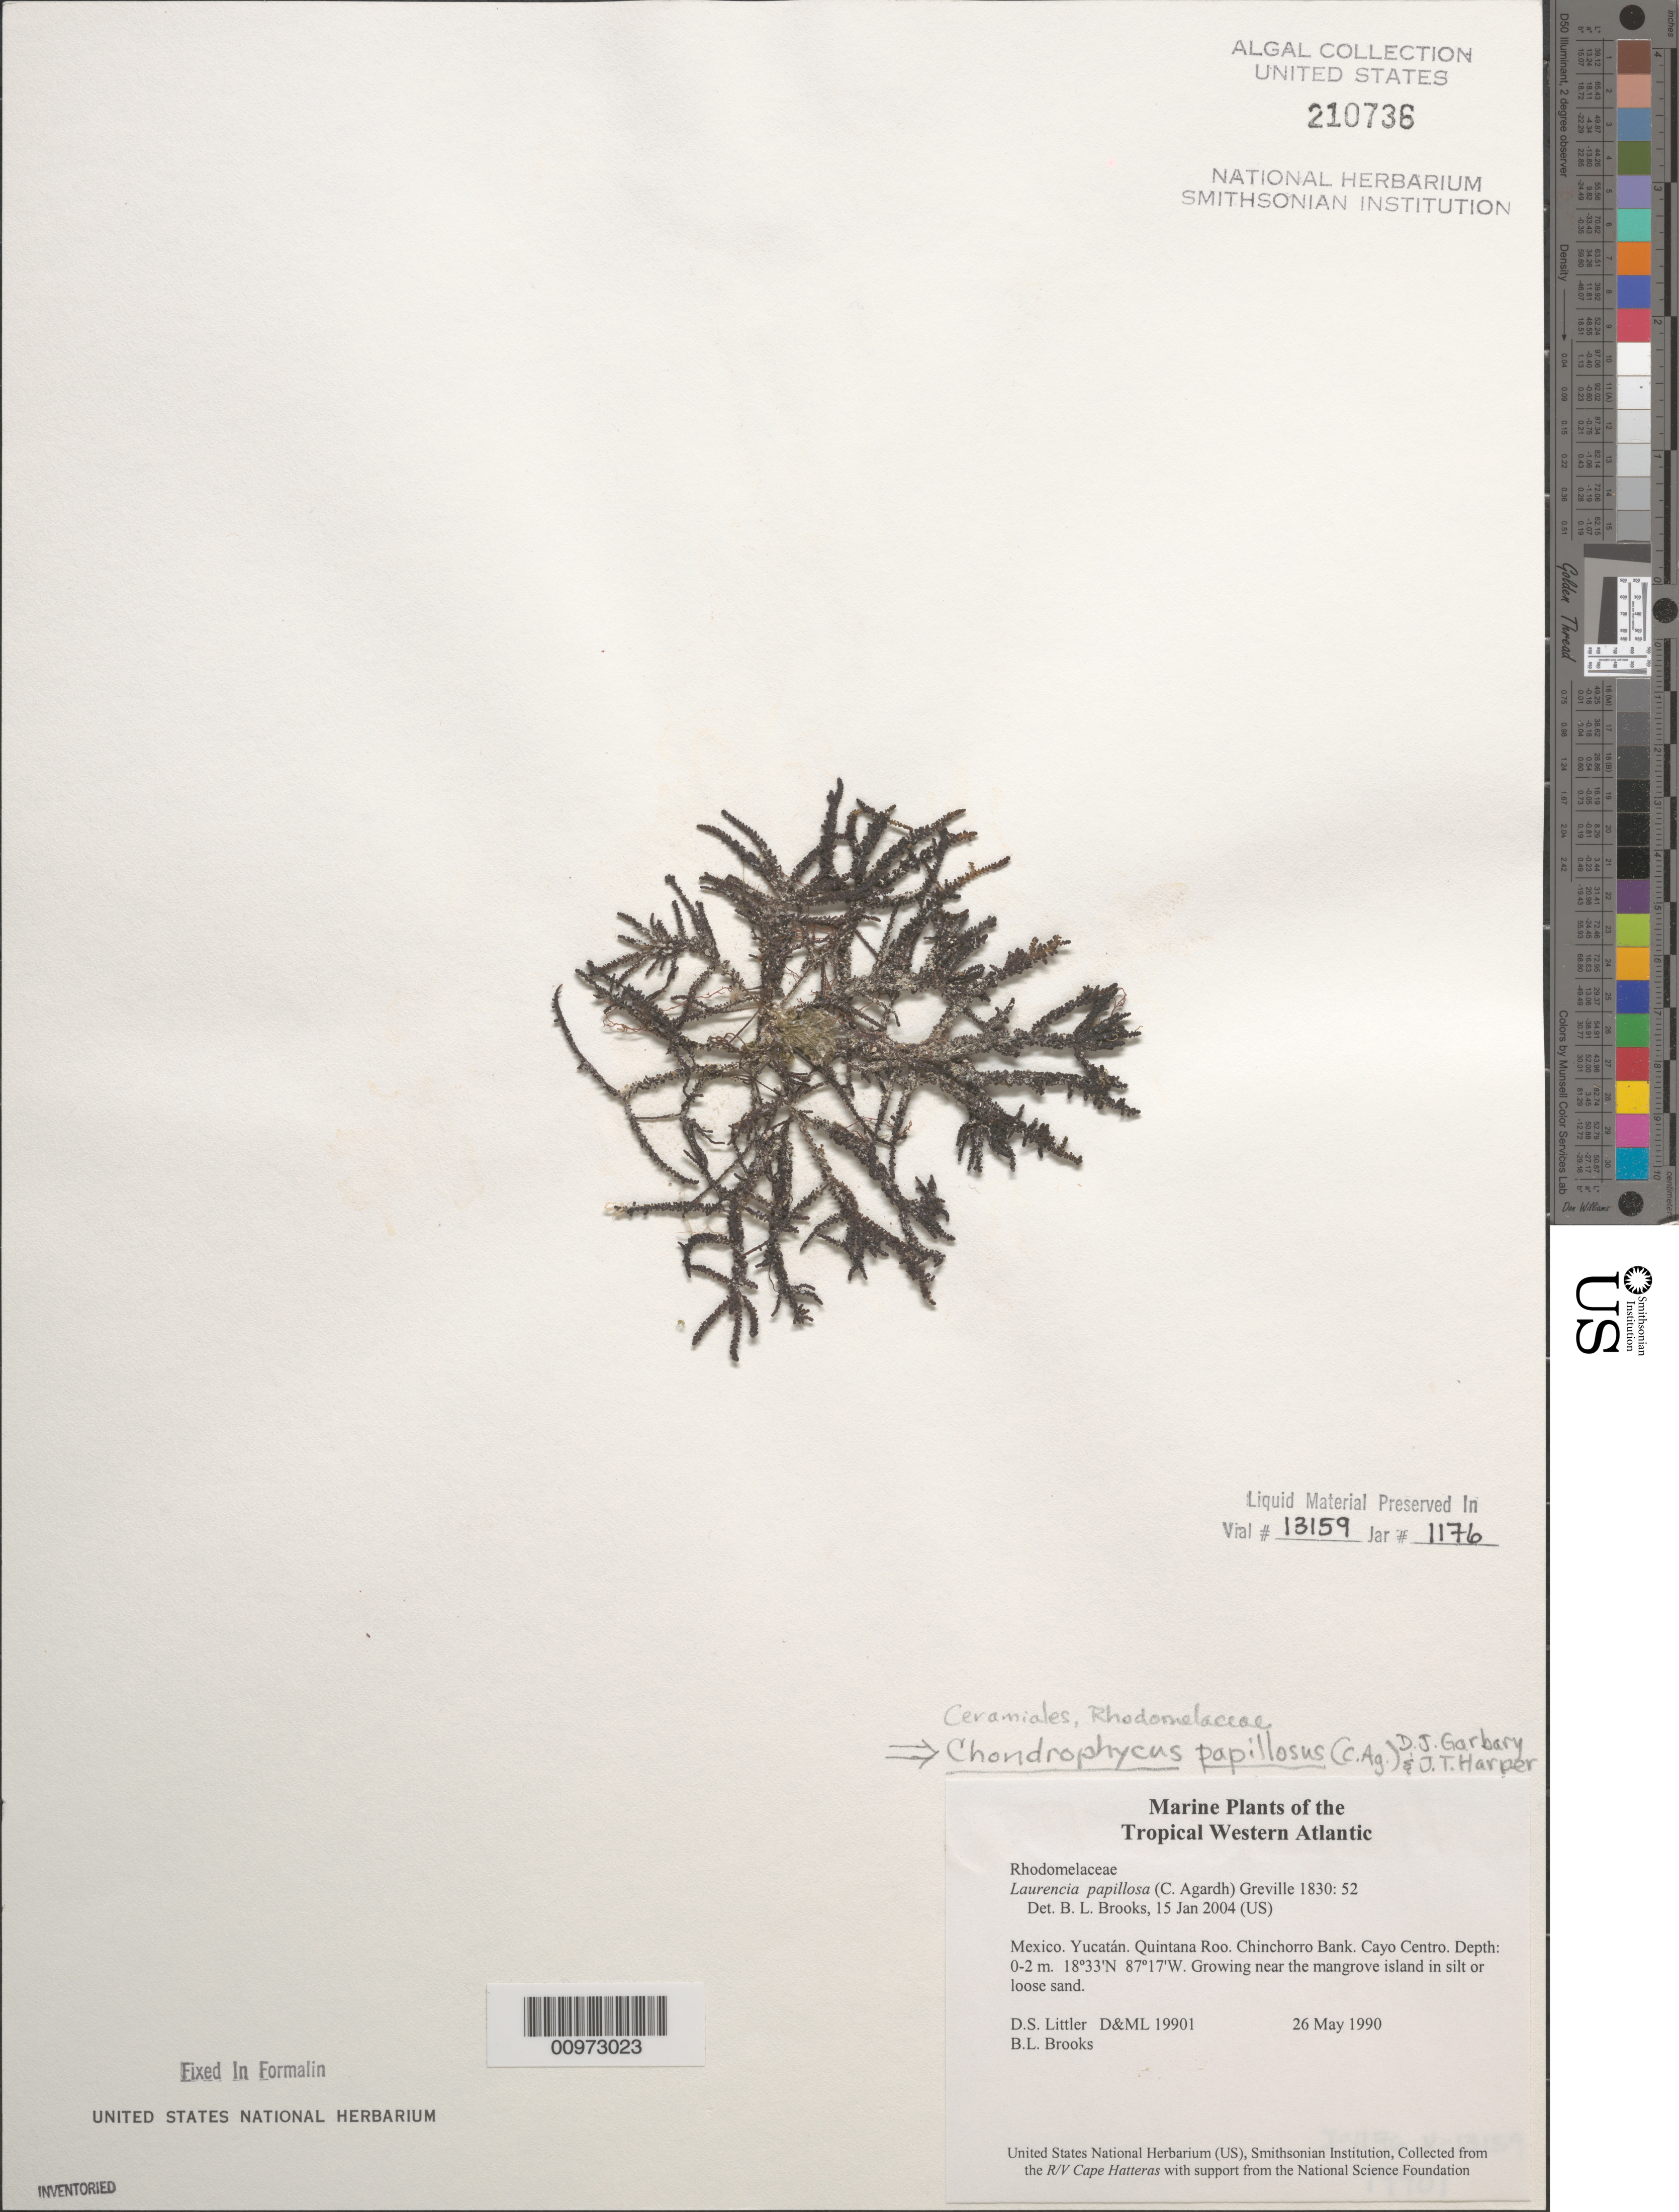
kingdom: Plantae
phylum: Rhodophyta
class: Florideophyceae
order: Ceramiales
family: Rhodomelaceae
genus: Palisada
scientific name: Palisada perforata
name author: (Bory) K.W. Nam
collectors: D. S. Littler & B. Brooks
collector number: D&ML 19901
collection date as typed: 26 May 1990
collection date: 1990-05-26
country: Mexico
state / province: Quintana Roo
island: Cayo Centro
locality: Chinchorro Bank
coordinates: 18 33' N, 87 17' W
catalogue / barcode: US 210736